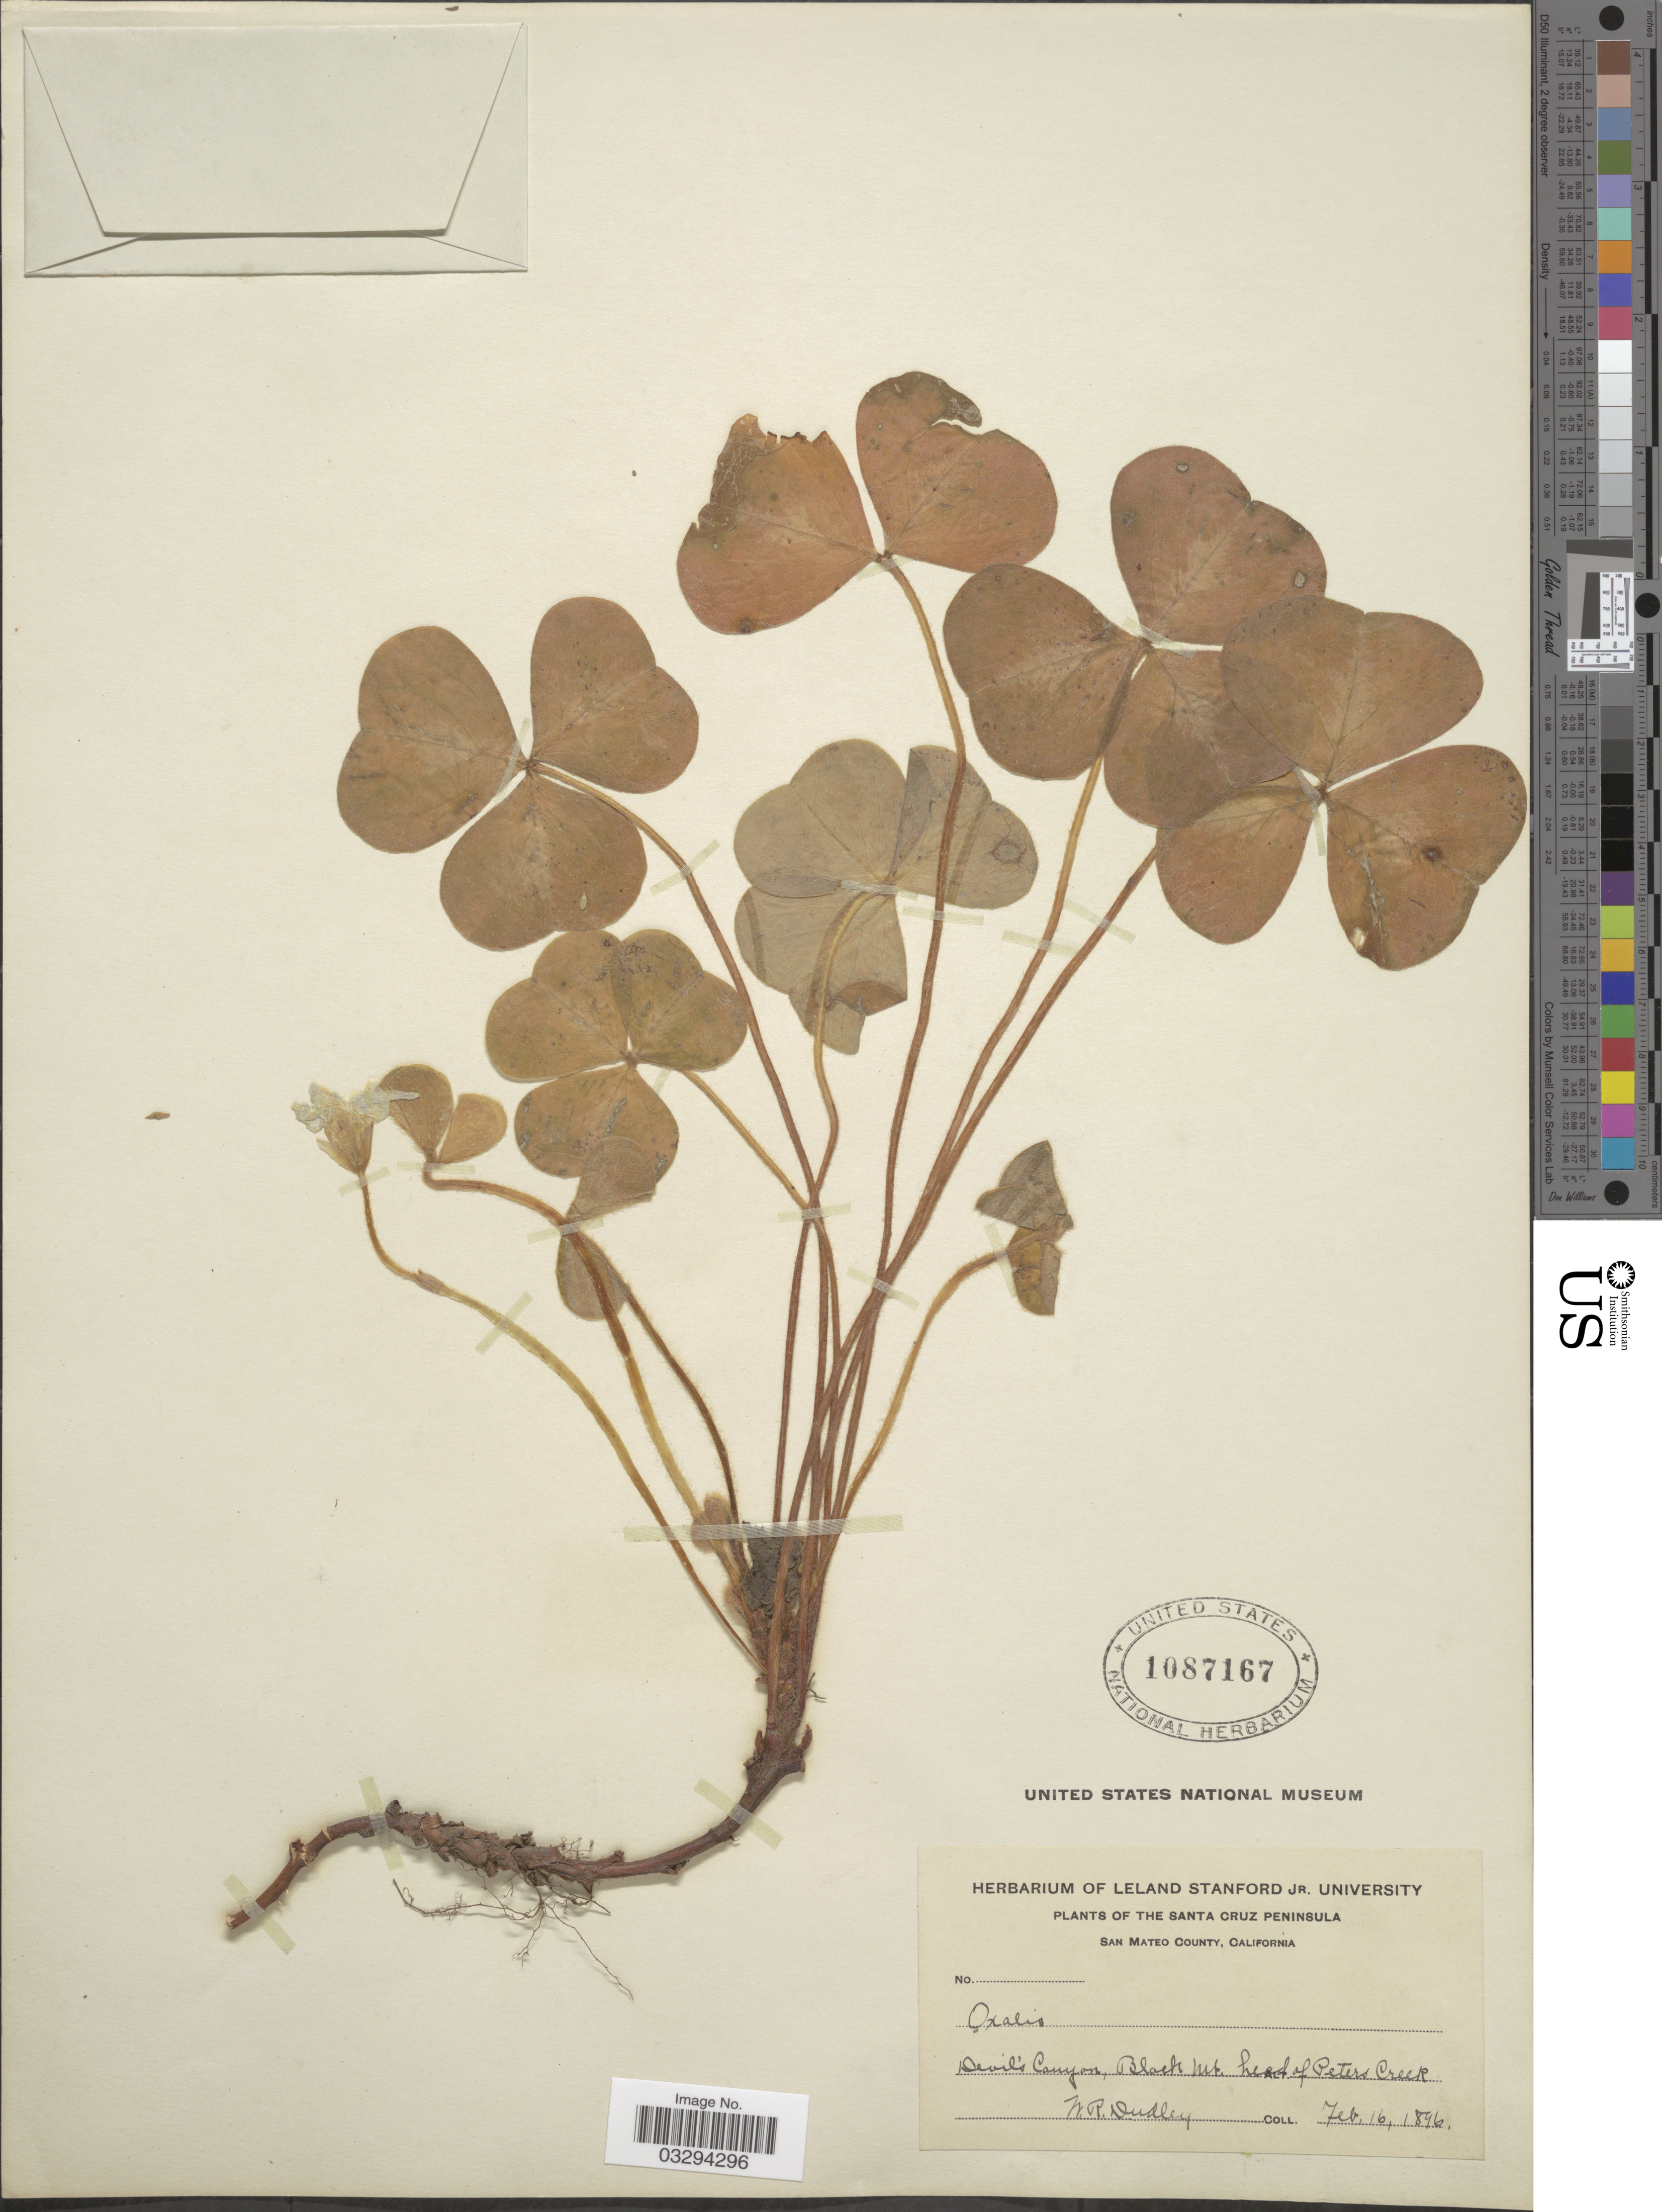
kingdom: Plantae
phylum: Tracheophyta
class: Magnoliopsida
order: Oxalidales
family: Oxalidaceae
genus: Oxalis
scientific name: Oxalis sp.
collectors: W. Dudley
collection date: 1896-02-16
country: United States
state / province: California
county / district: San Mateo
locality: The Santa Cruz Peninsula. San Mateo County. Devil's Canyon, Black Mt. head of Peters Creek.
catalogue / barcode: US 1087167